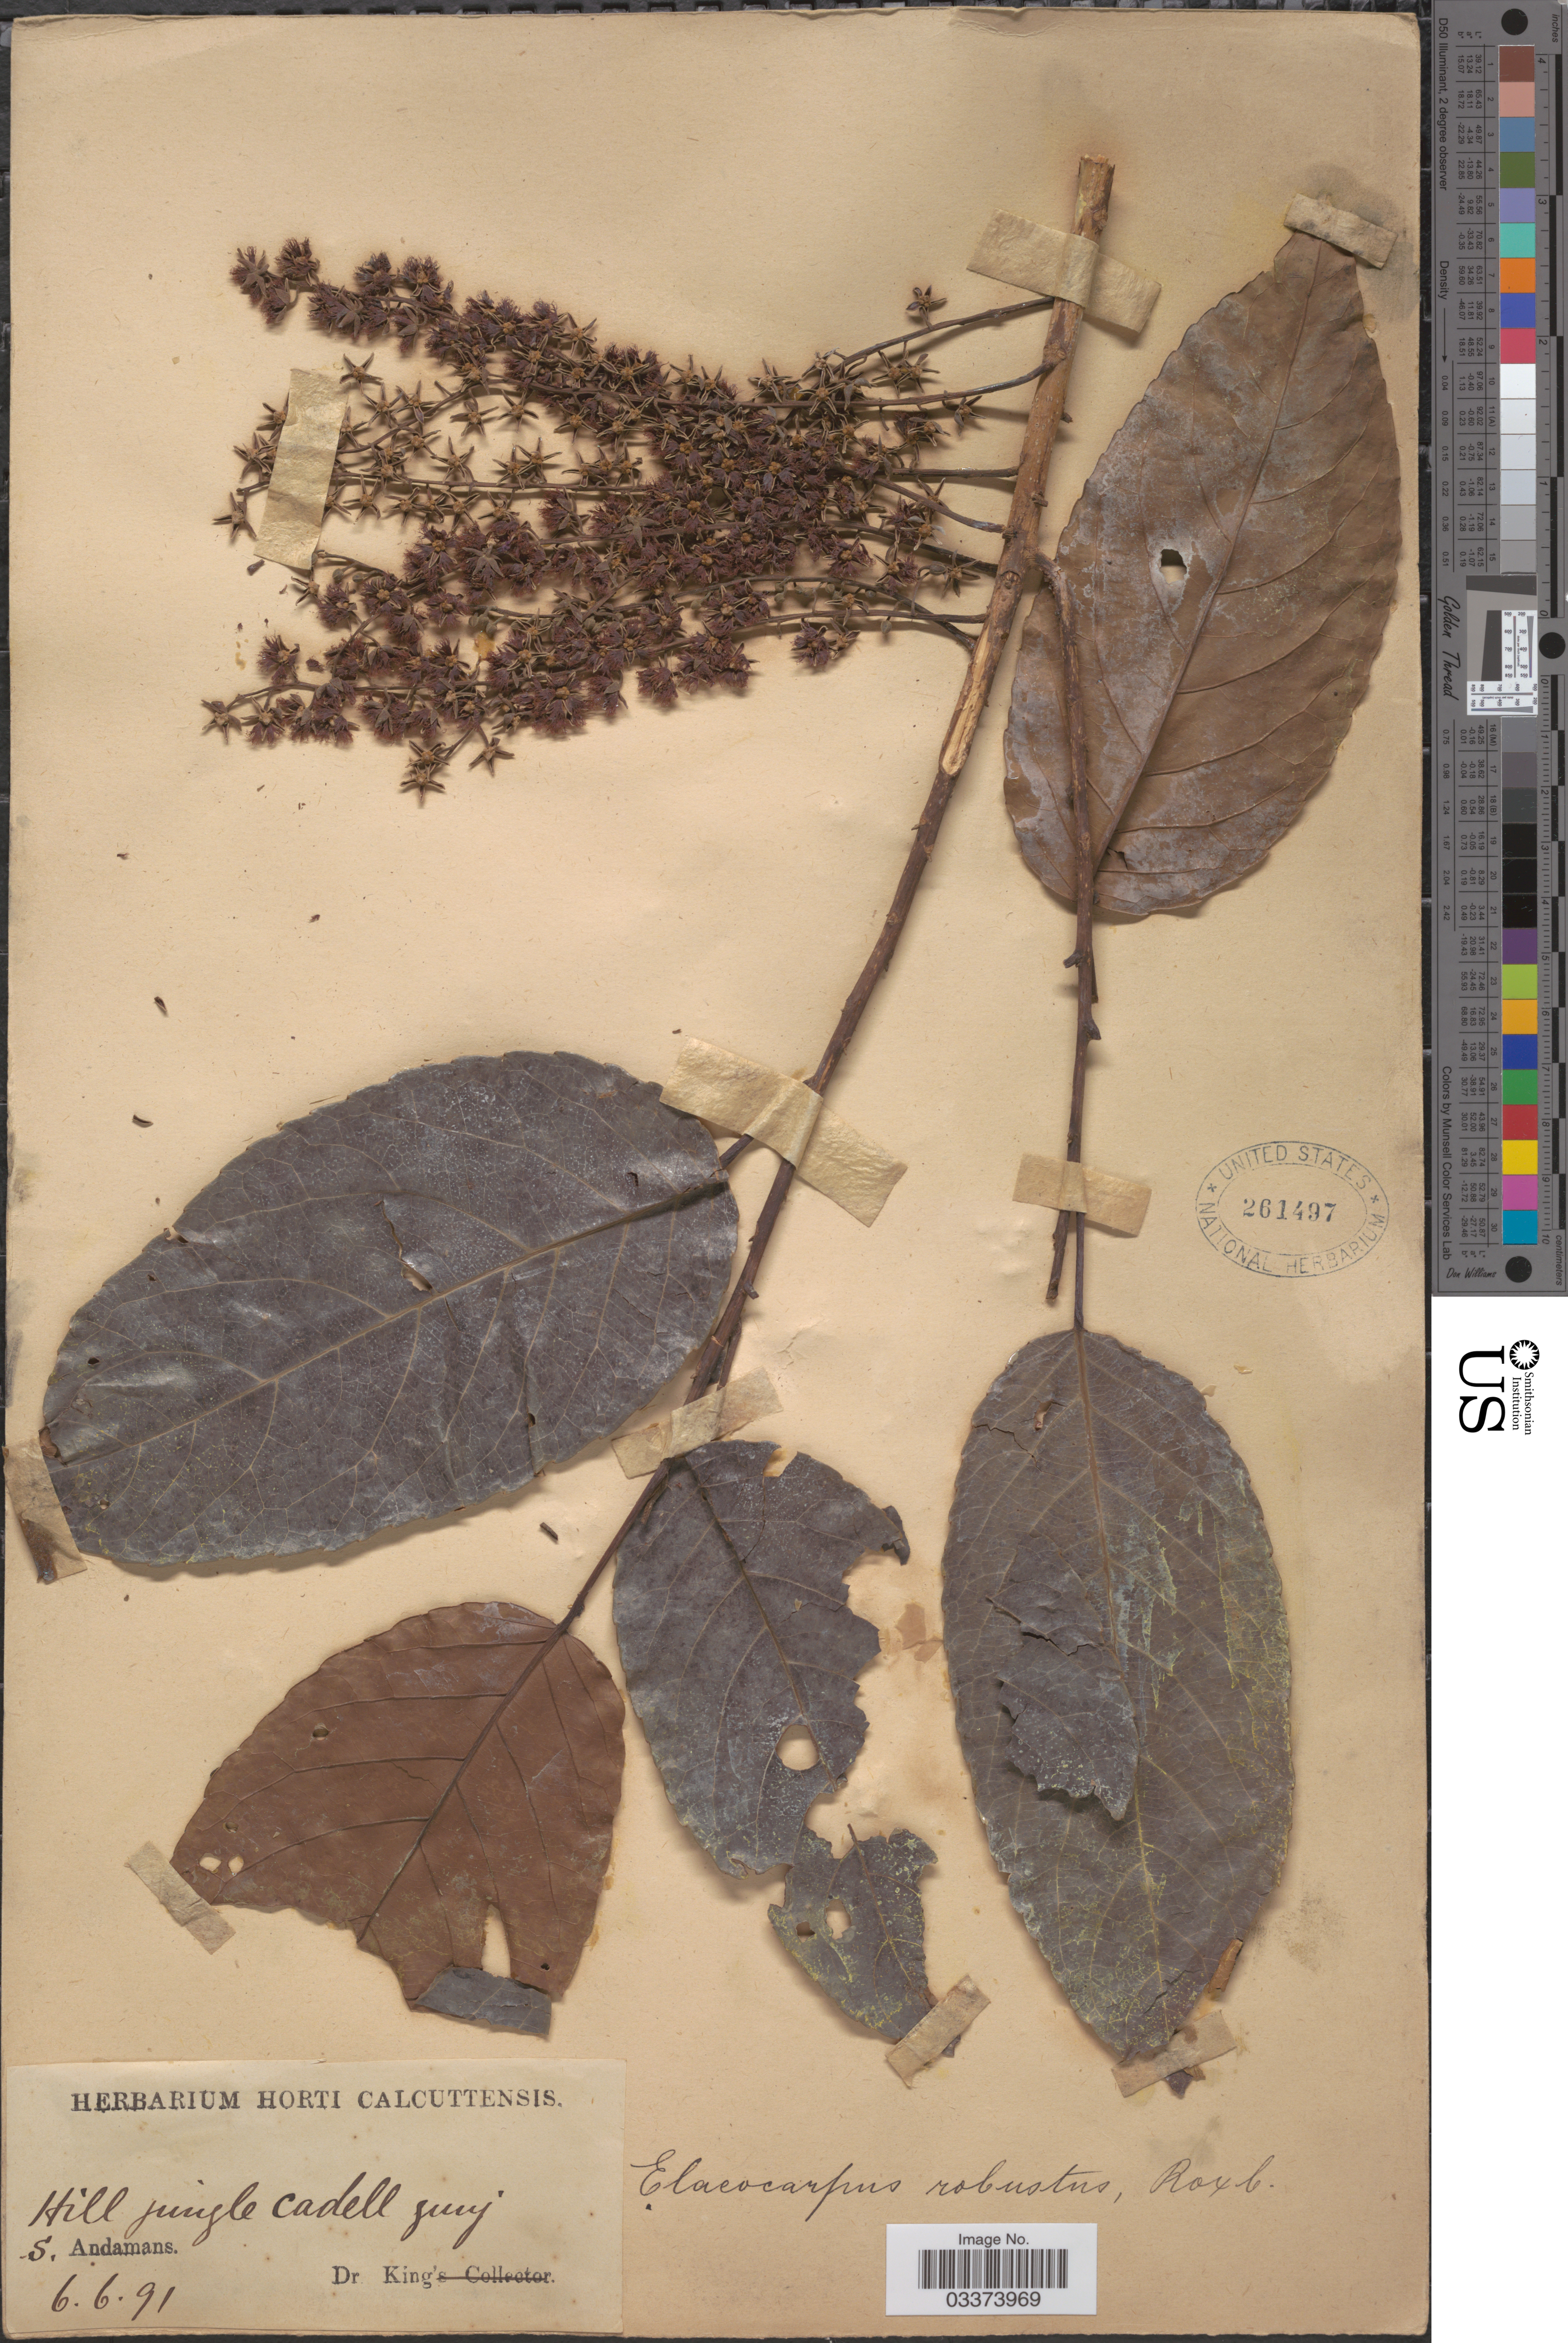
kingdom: Plantae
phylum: Tracheophyta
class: Magnoliopsida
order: Oxalidales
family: Elaeocarpaceae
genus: Elaeocarpus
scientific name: Elaeocarpus robustus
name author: Roxb.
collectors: G. King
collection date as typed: Transcribed d/m/y: 6/6/91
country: India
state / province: Andaman and Nicobar Islands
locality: Hill jungle cadell jury. S. Andamans.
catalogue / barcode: US 261497